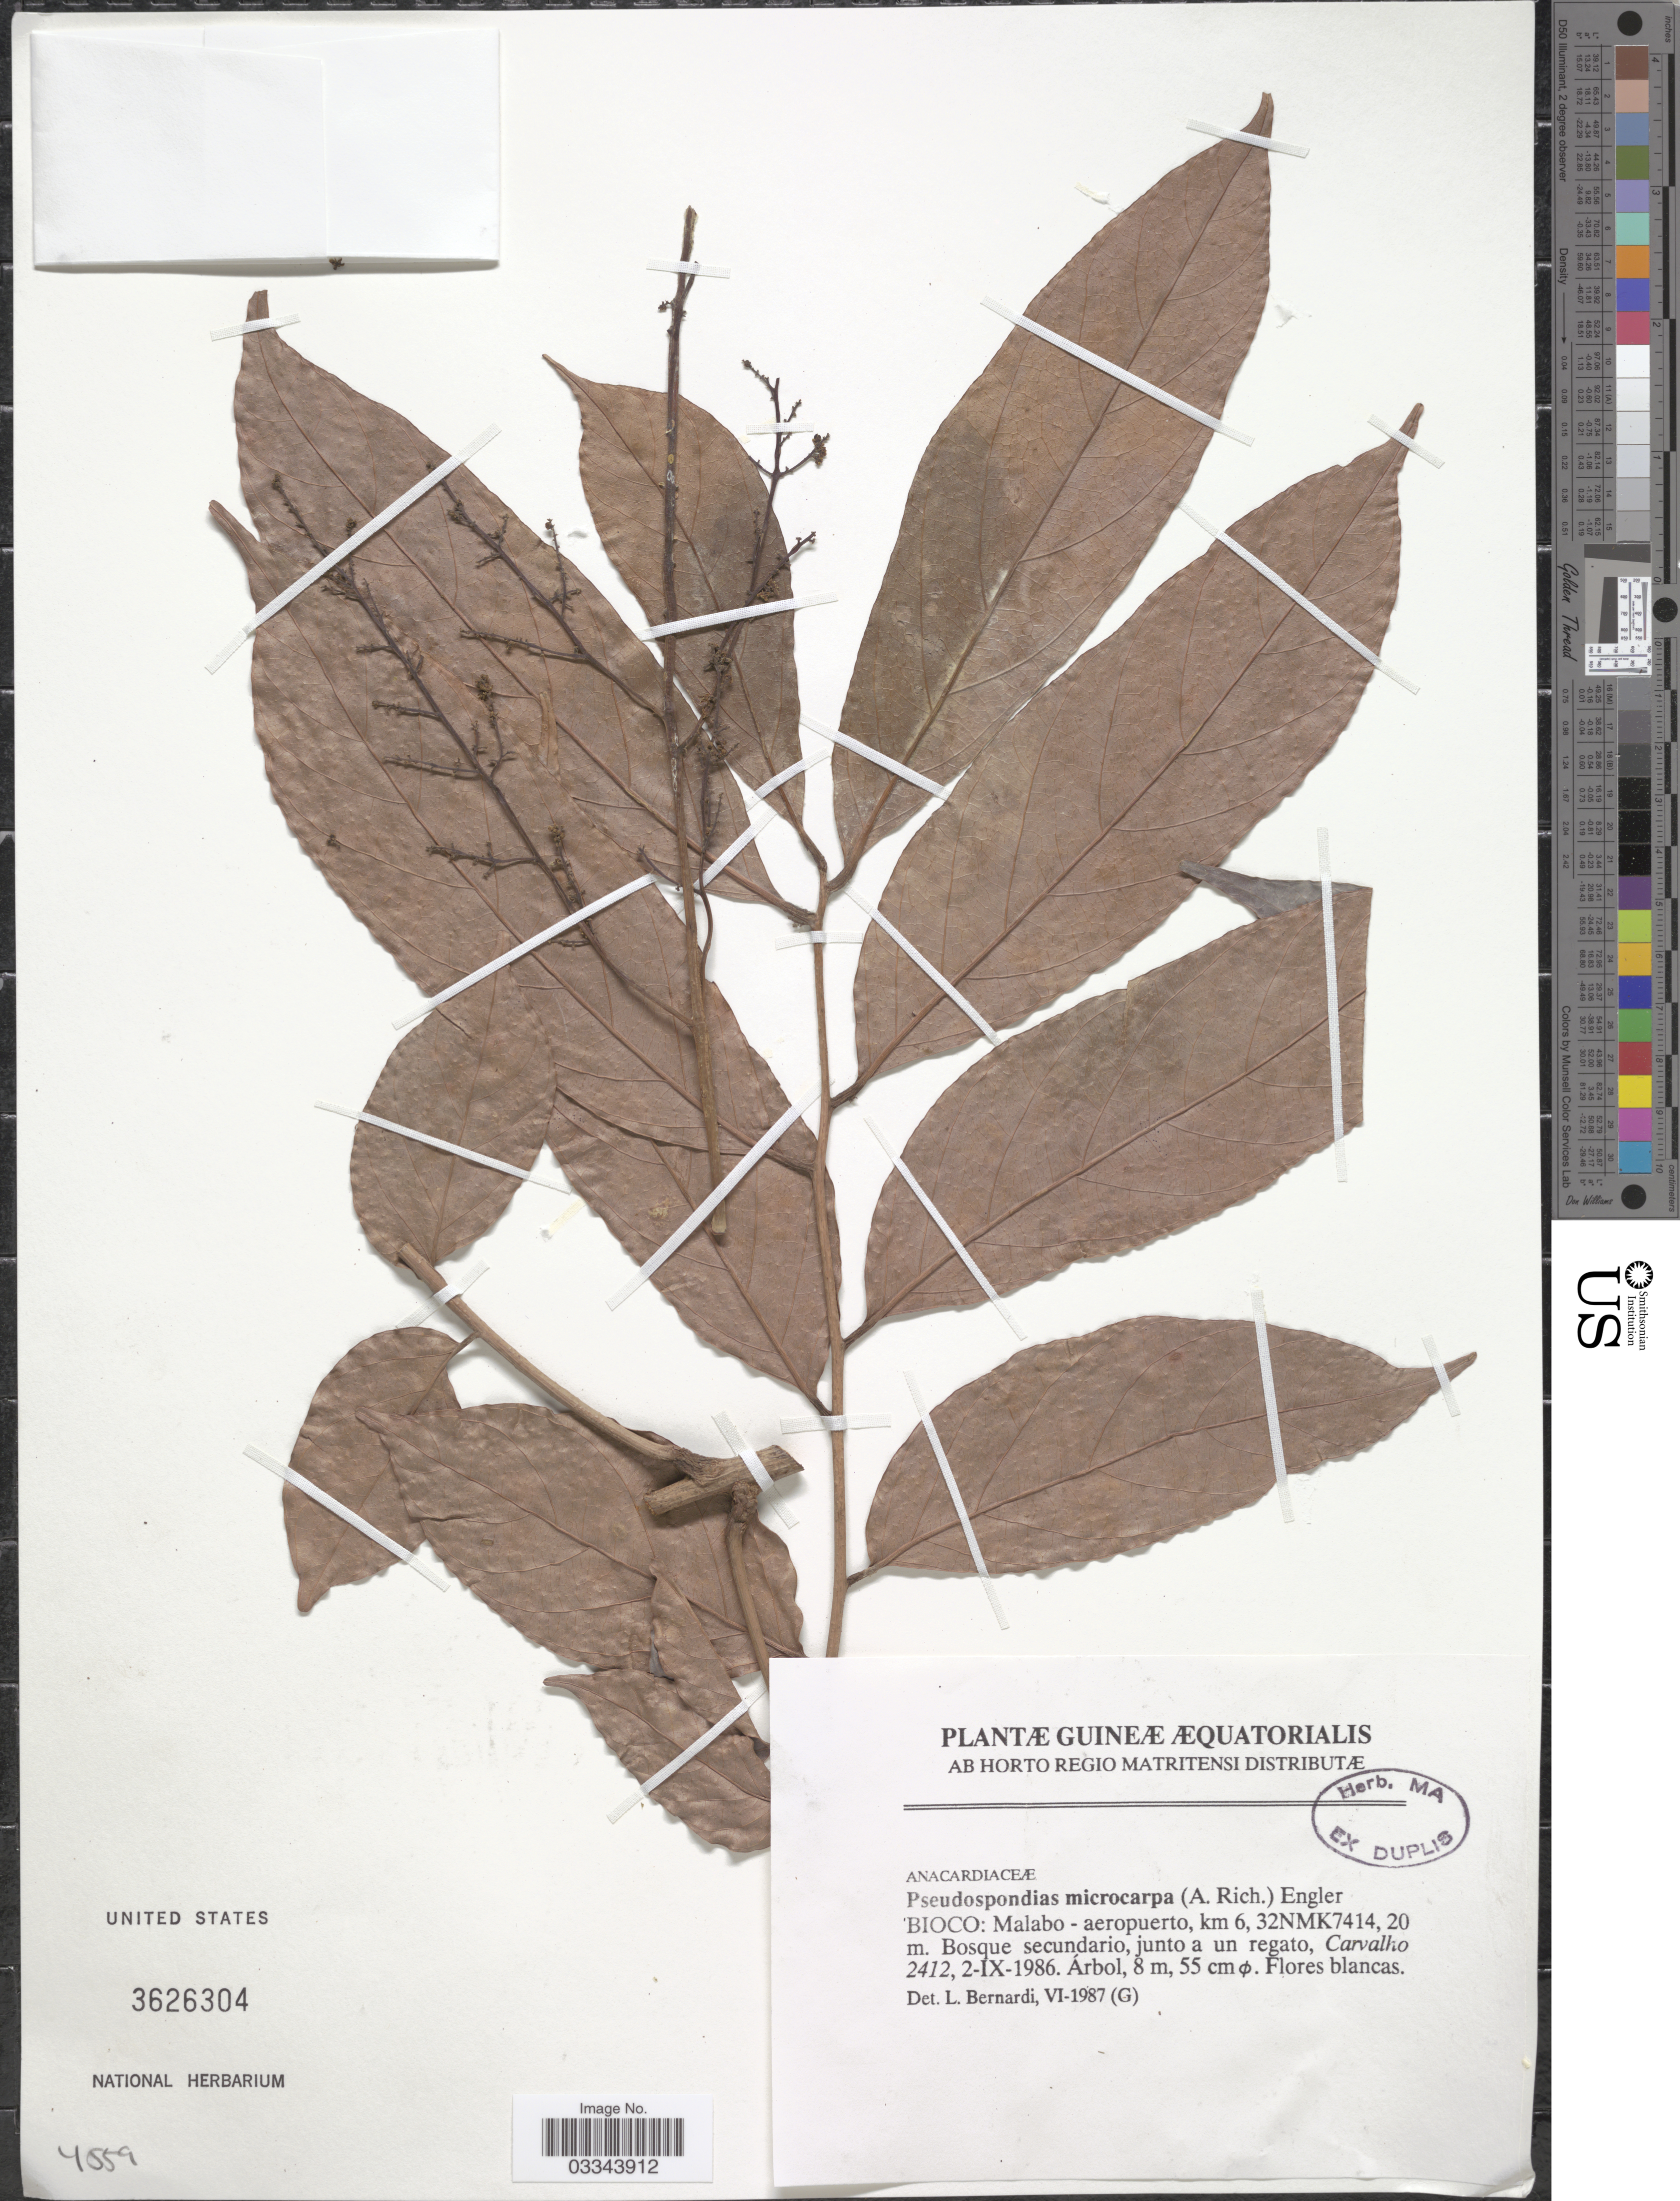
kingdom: Plantae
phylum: Tracheophyta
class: Magnoliopsida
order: Sapindales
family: Anacardiaceae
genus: Pseudospondias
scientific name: Pseudospondias microcarpa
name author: (A. Rich.) Engl.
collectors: Carvalho, --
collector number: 2412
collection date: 1986-09-02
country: Equatorial Guinea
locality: Aequatoguineenses, Bioco: Malabo - aeropuerto, km 6, 32NMK7414.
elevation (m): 20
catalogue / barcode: US 3626304